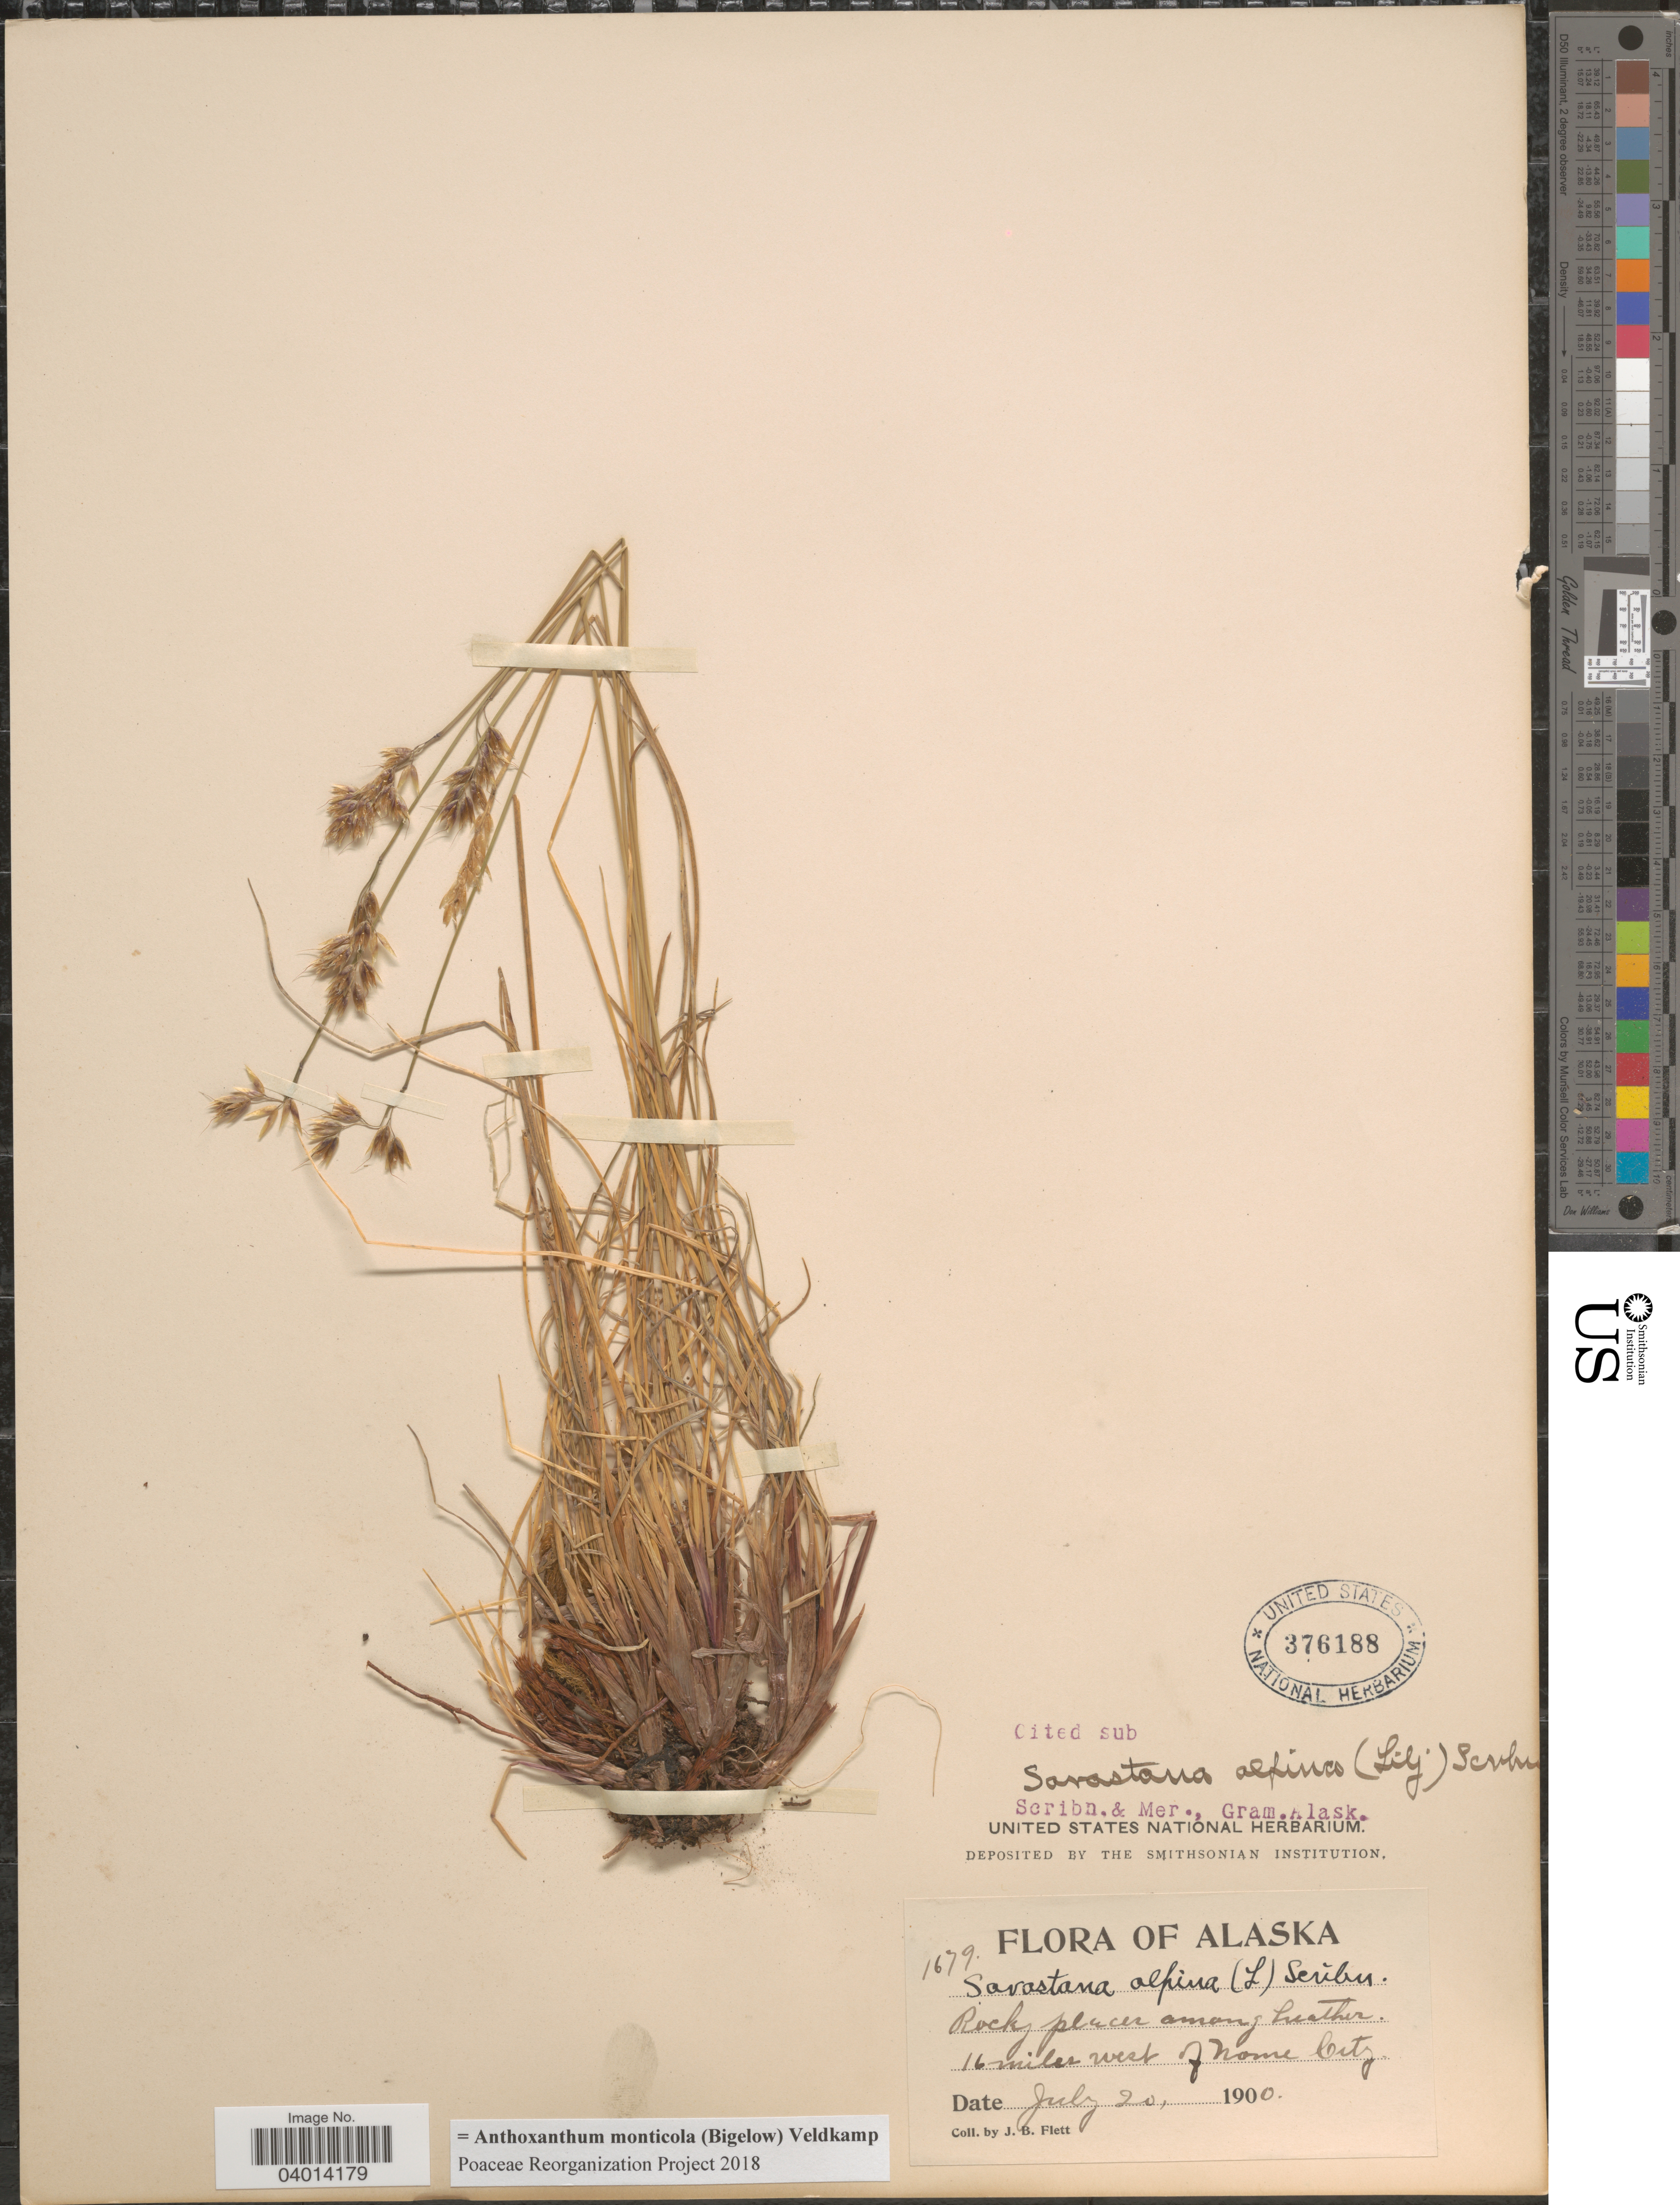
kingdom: Plantae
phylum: Tracheophyta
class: Liliopsida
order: Poales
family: Poaceae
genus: Anthoxanthum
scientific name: Anthoxanthum monticola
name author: (Bigelow) Veldkamp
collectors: J. Flett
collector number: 1679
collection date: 1900-07-20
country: United States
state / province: Alaska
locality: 16 miles west of Nome City.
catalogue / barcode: US 376188